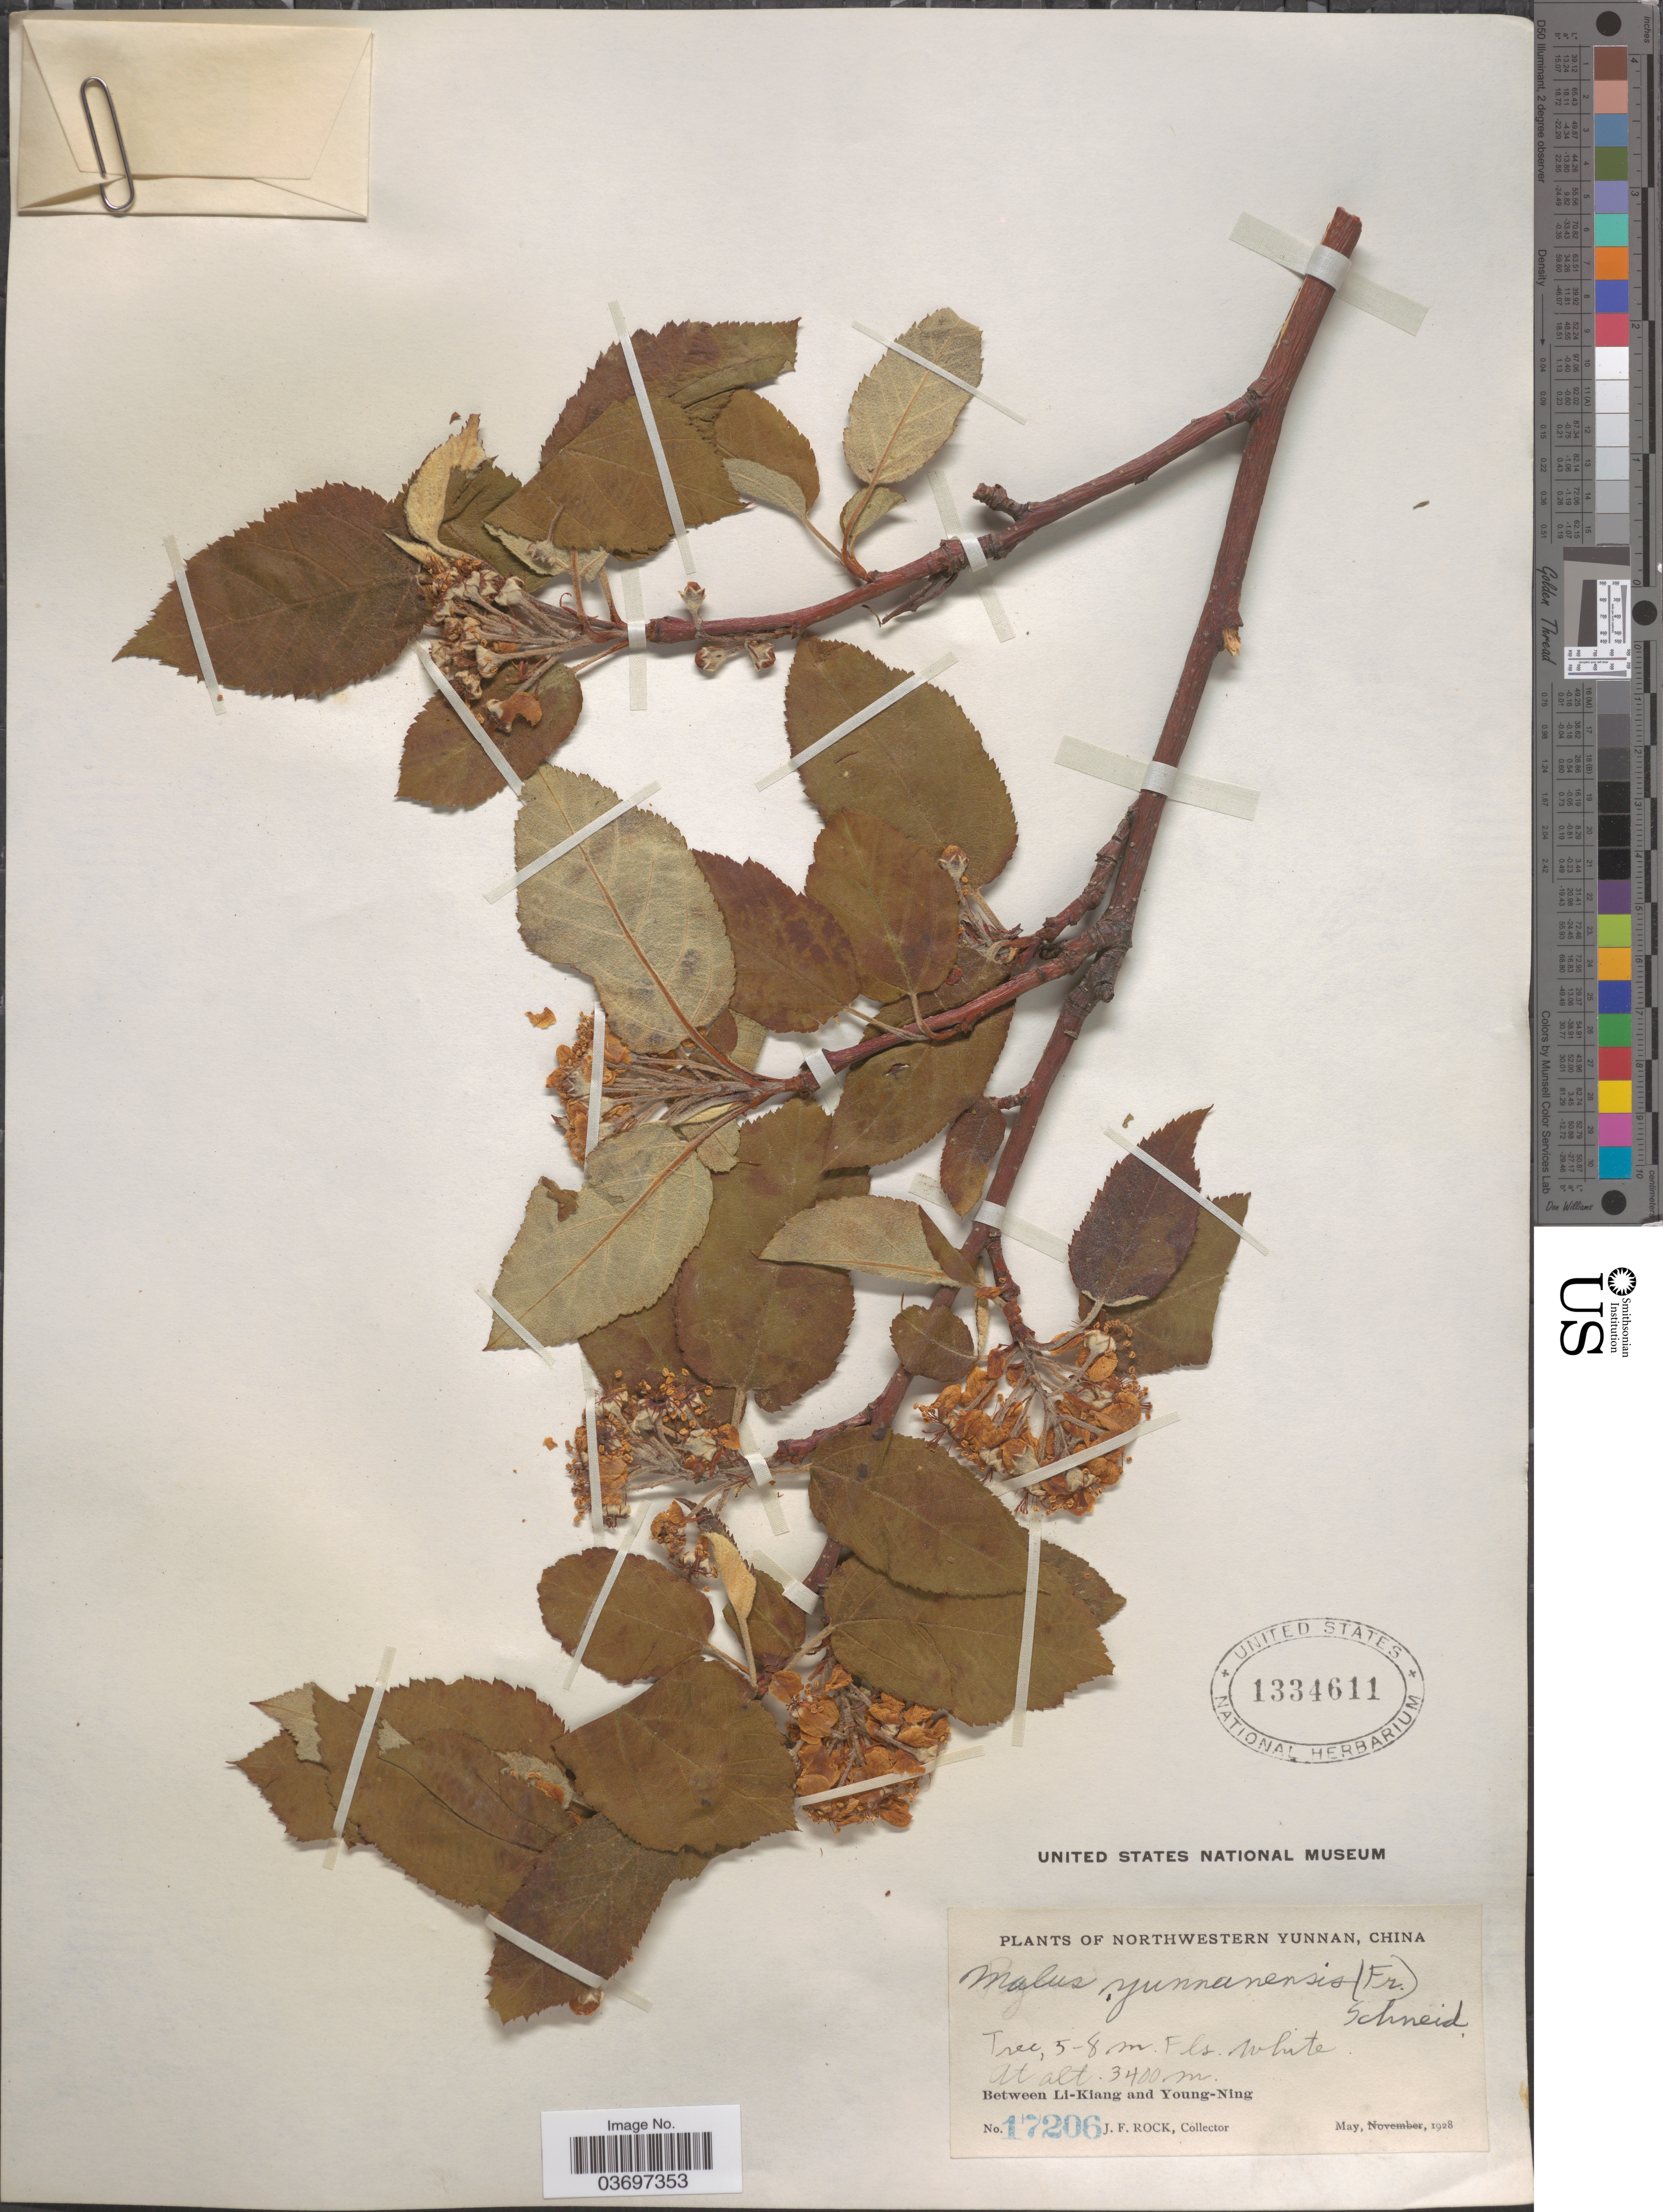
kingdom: Plantae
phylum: Tracheophyta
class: Magnoliopsida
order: Rosales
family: Rosaceae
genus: Malus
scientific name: Malus yunnanensis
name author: (Franch.) C.K. Schneid.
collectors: J. Rock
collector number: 17206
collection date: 1928-05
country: China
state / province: Yunnan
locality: Northwestern Yunnan. Between Li-Kiang and Young-Ning.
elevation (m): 3400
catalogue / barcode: US 1334611